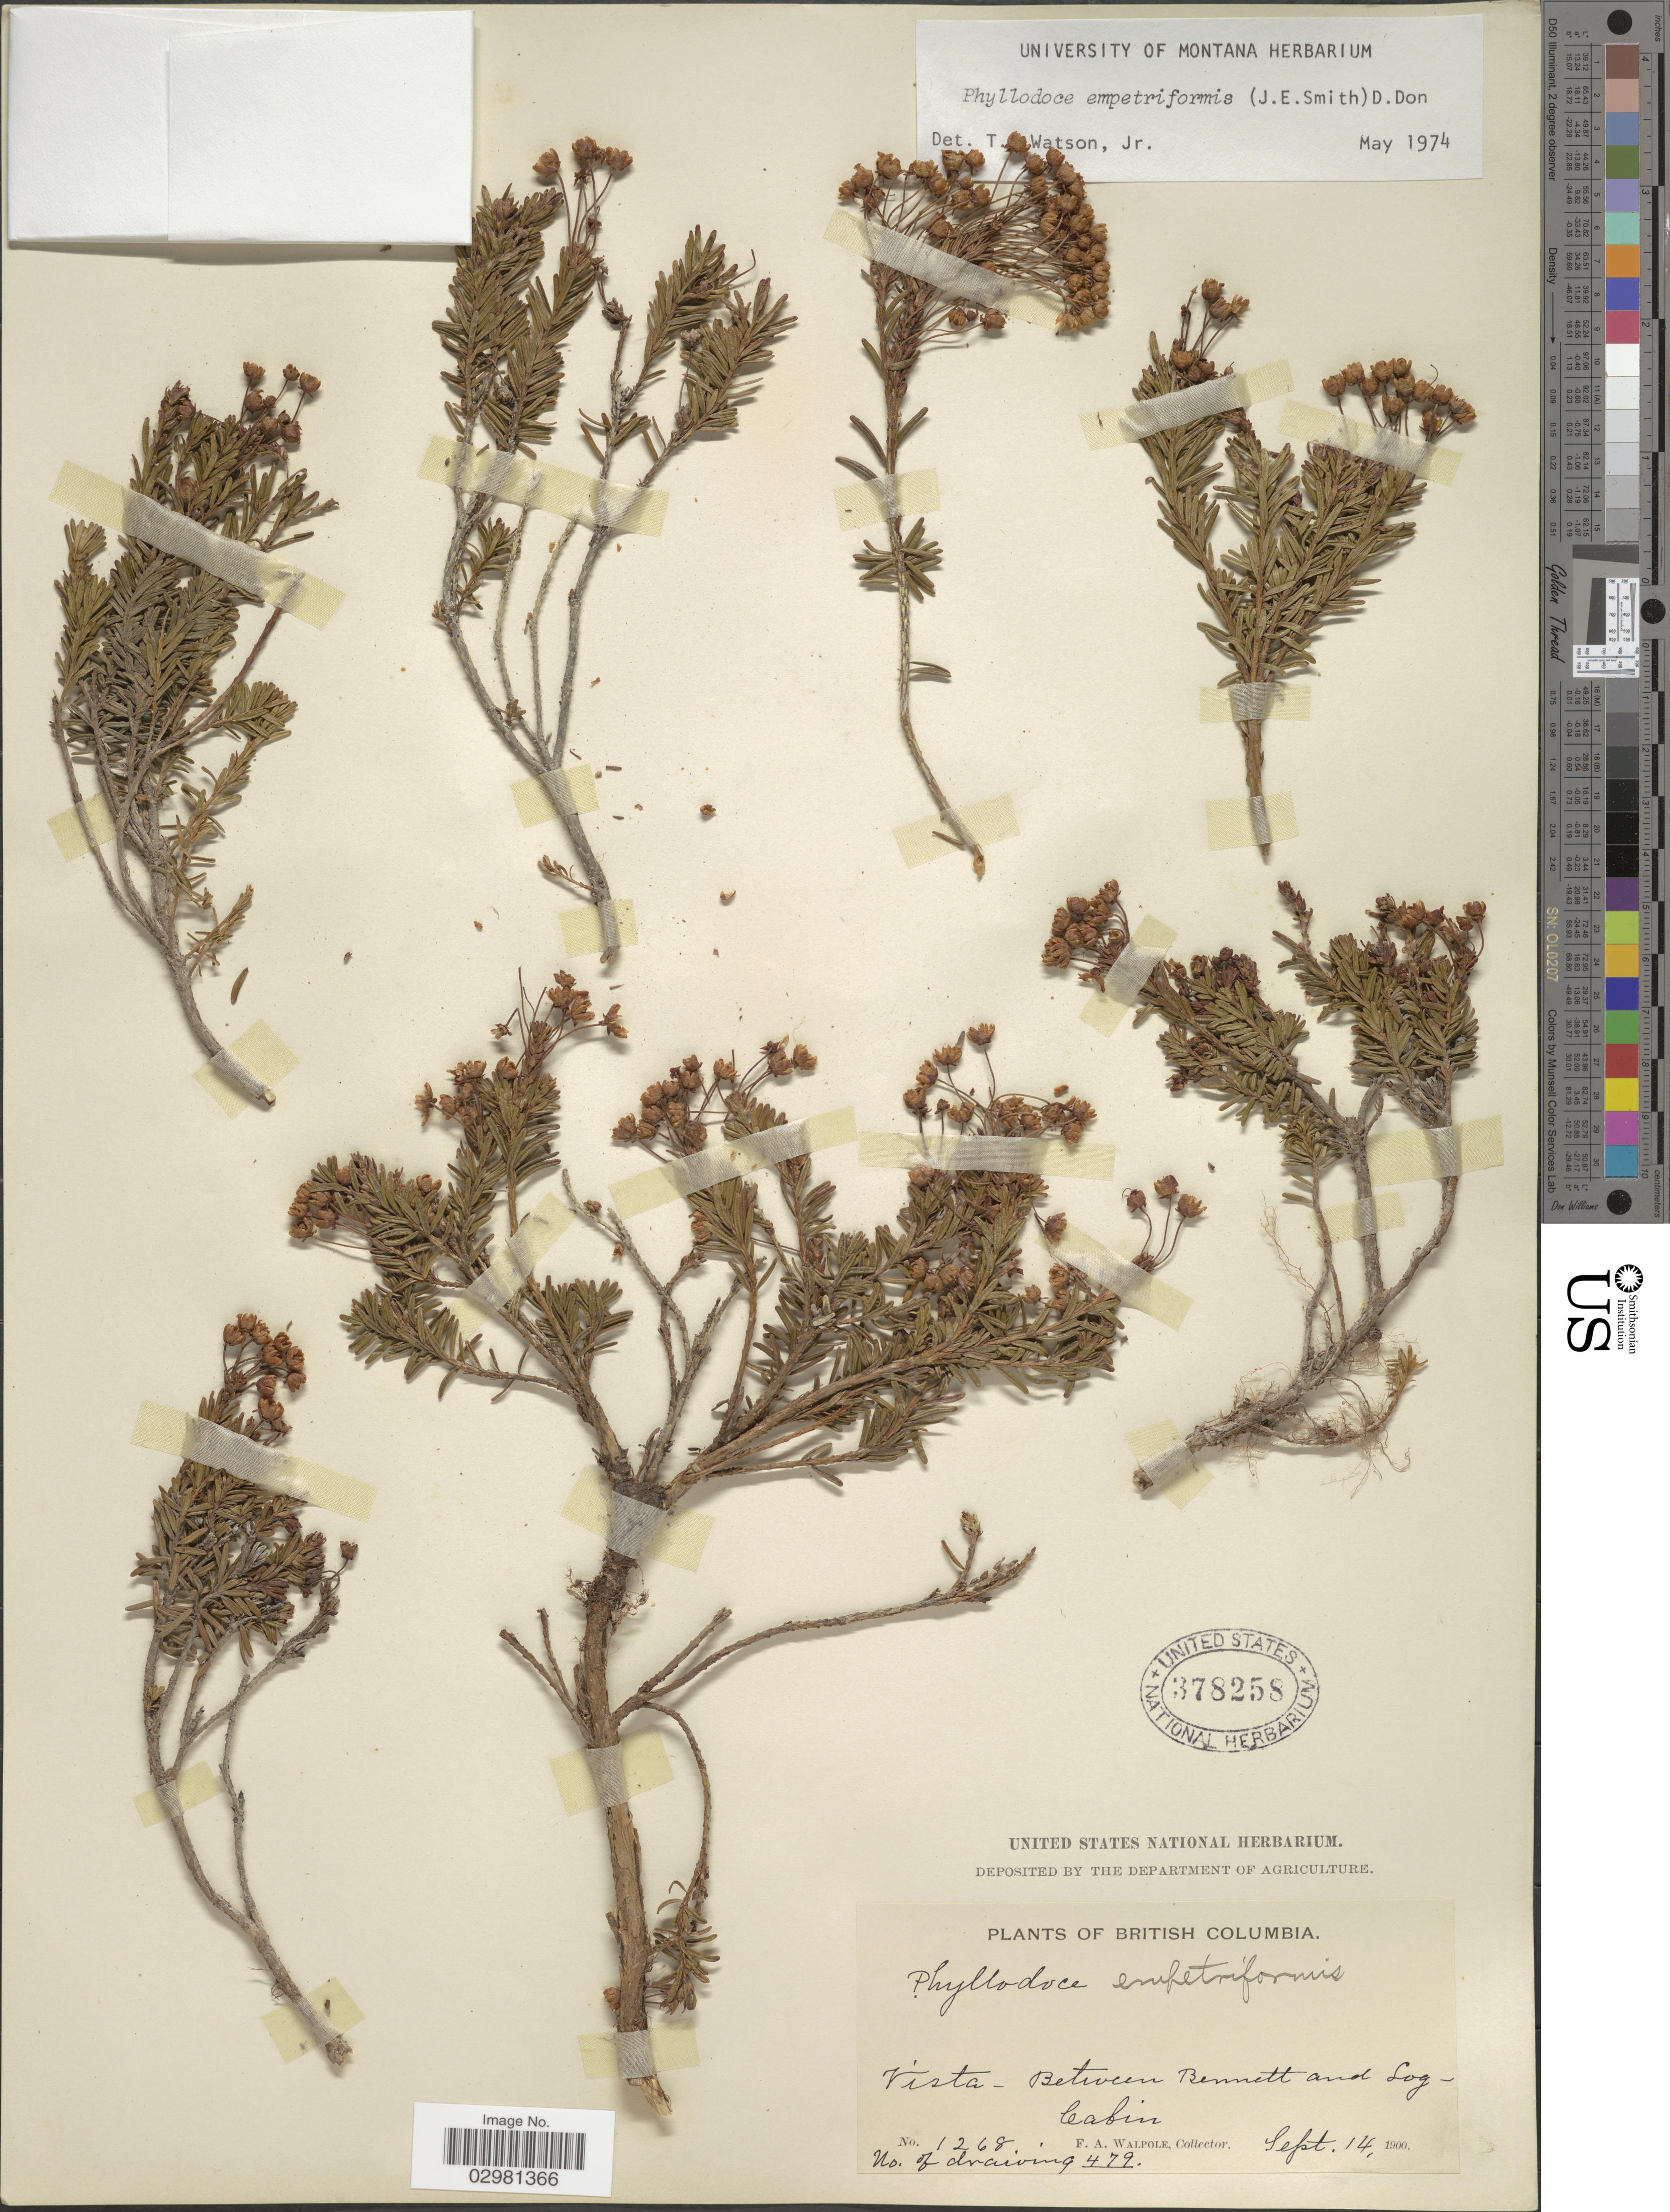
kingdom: Plantae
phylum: Tracheophyta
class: Magnoliopsida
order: Ericales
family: Ericaceae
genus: Phyllodoce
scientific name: Phyllodoce empetiformis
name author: (Small) D. Don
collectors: F. Walpole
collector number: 1268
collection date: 1900-09-14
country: Canada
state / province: British Columbia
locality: Vista - Between Bennett and Log Cabin.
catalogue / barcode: US 378258